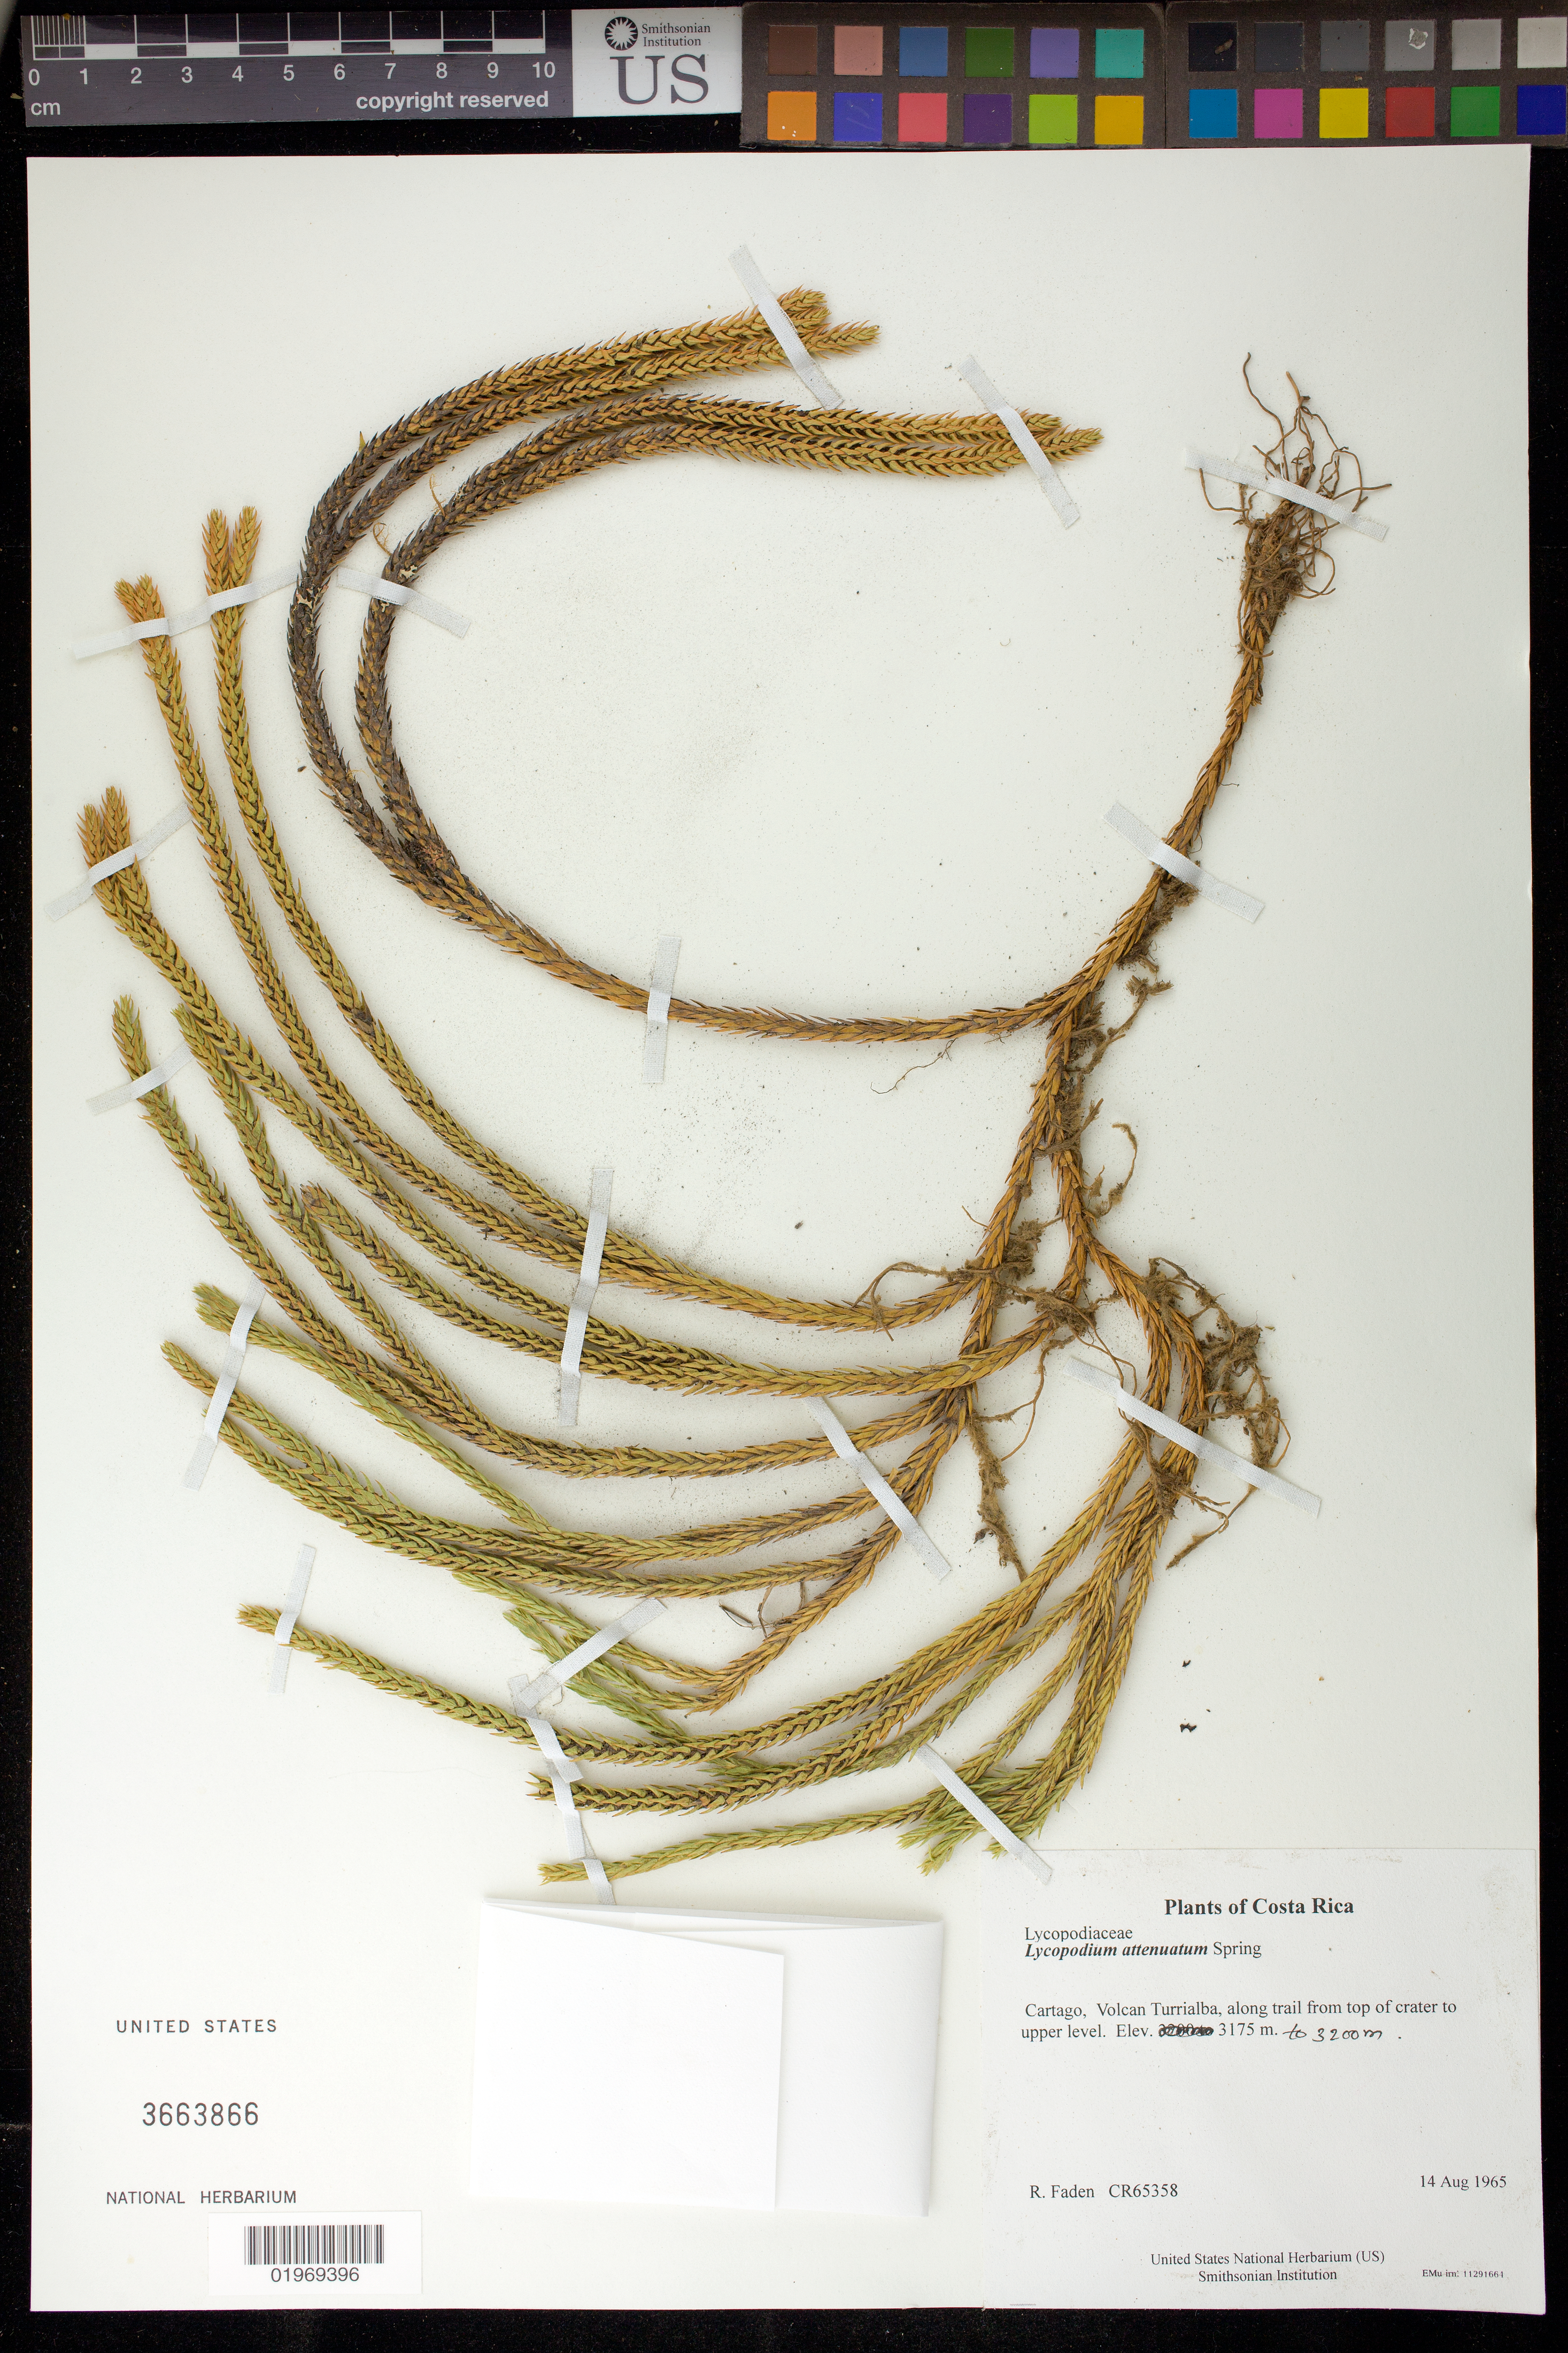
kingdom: Plantae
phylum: Tracheophyta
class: Lycopodiopsida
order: Lycopodiales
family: Lycopodiaceae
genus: Phlegmariurus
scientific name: Phlegmariurus attenuatus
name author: (Spring) B. Øllg.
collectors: R. B. Faden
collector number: CR65358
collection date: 1965-08-14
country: Costa Rica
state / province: Cartago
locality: Volcan Turrialba, along trail from top of crater to upper level.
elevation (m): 3175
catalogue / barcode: US 3663866